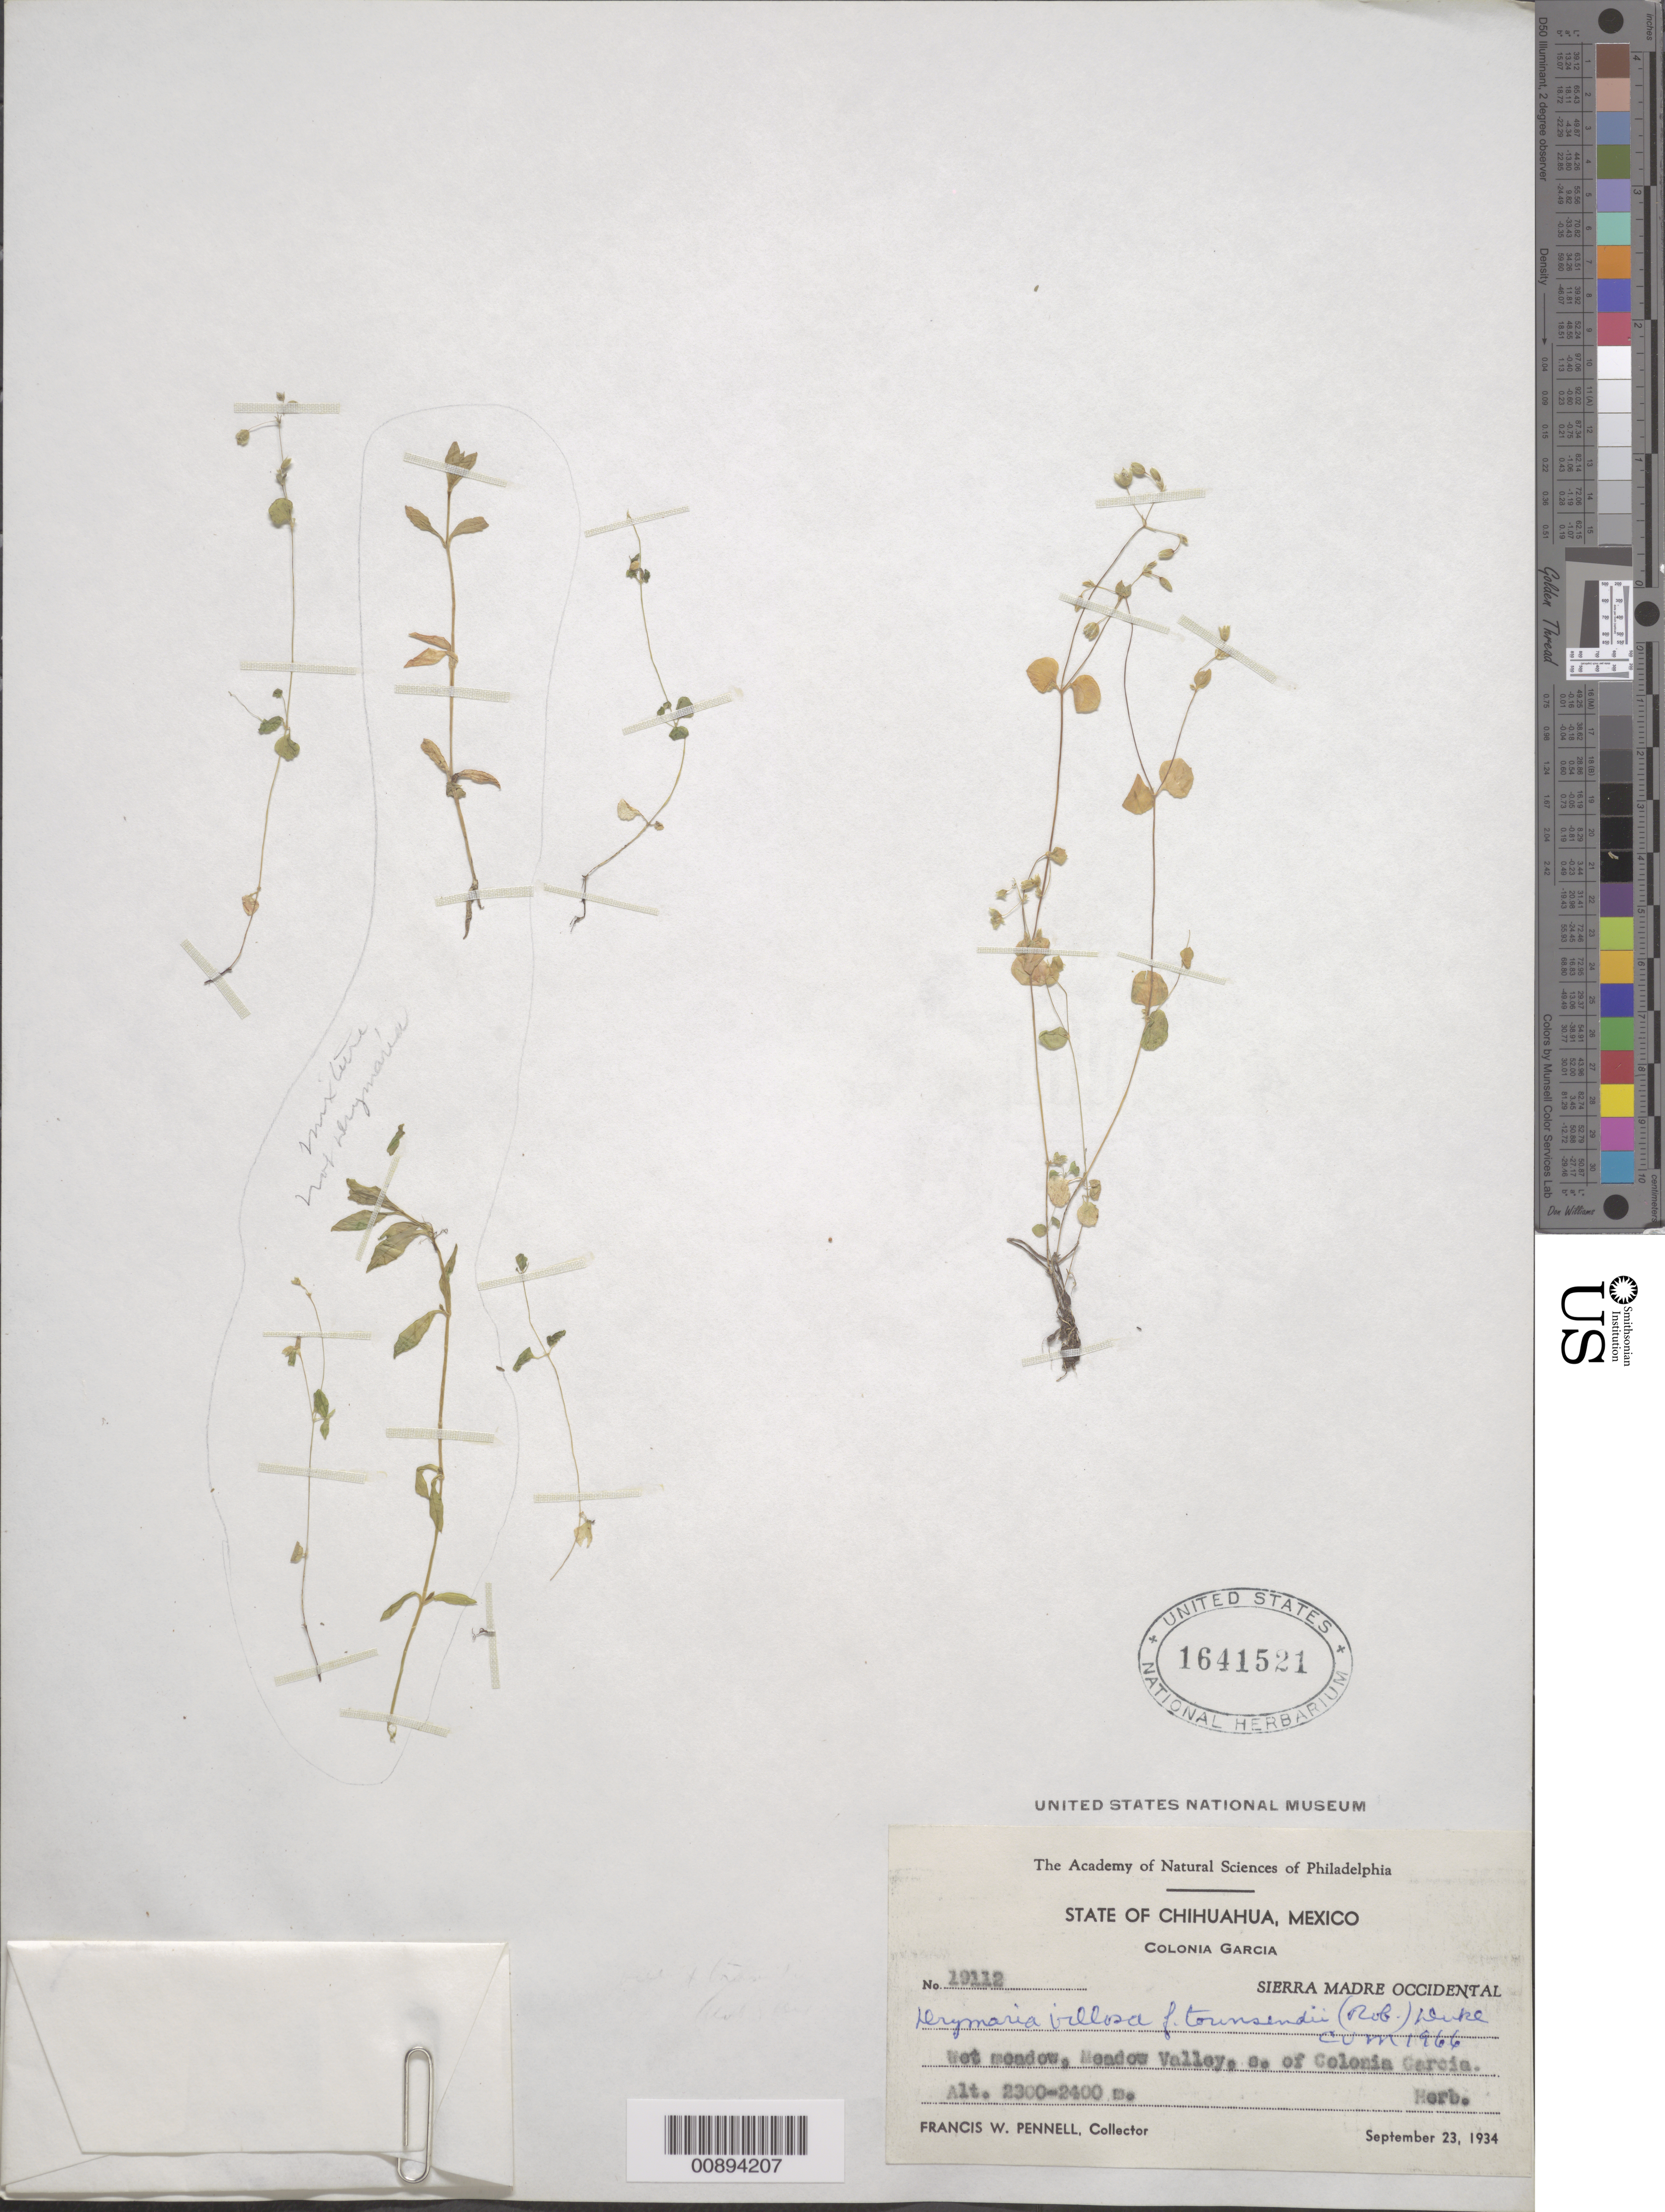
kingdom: Plantae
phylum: Tracheophyta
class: Magnoliopsida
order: Caryophyllales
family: Caryophyllaceae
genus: Drymaria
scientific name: Drymaria villosa f. townsendii (B.L. Rob.) Duke comb. nov. ined.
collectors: F. W. Pennell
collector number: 19112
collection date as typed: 23 Sep 1934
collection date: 1934-09-23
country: Mexico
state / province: Chihuahua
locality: Meadow Valley, S of Colonia García. Sierra Madre Occidental, Chihuahua.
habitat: Wet meadow.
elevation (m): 2400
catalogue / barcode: US 1641521